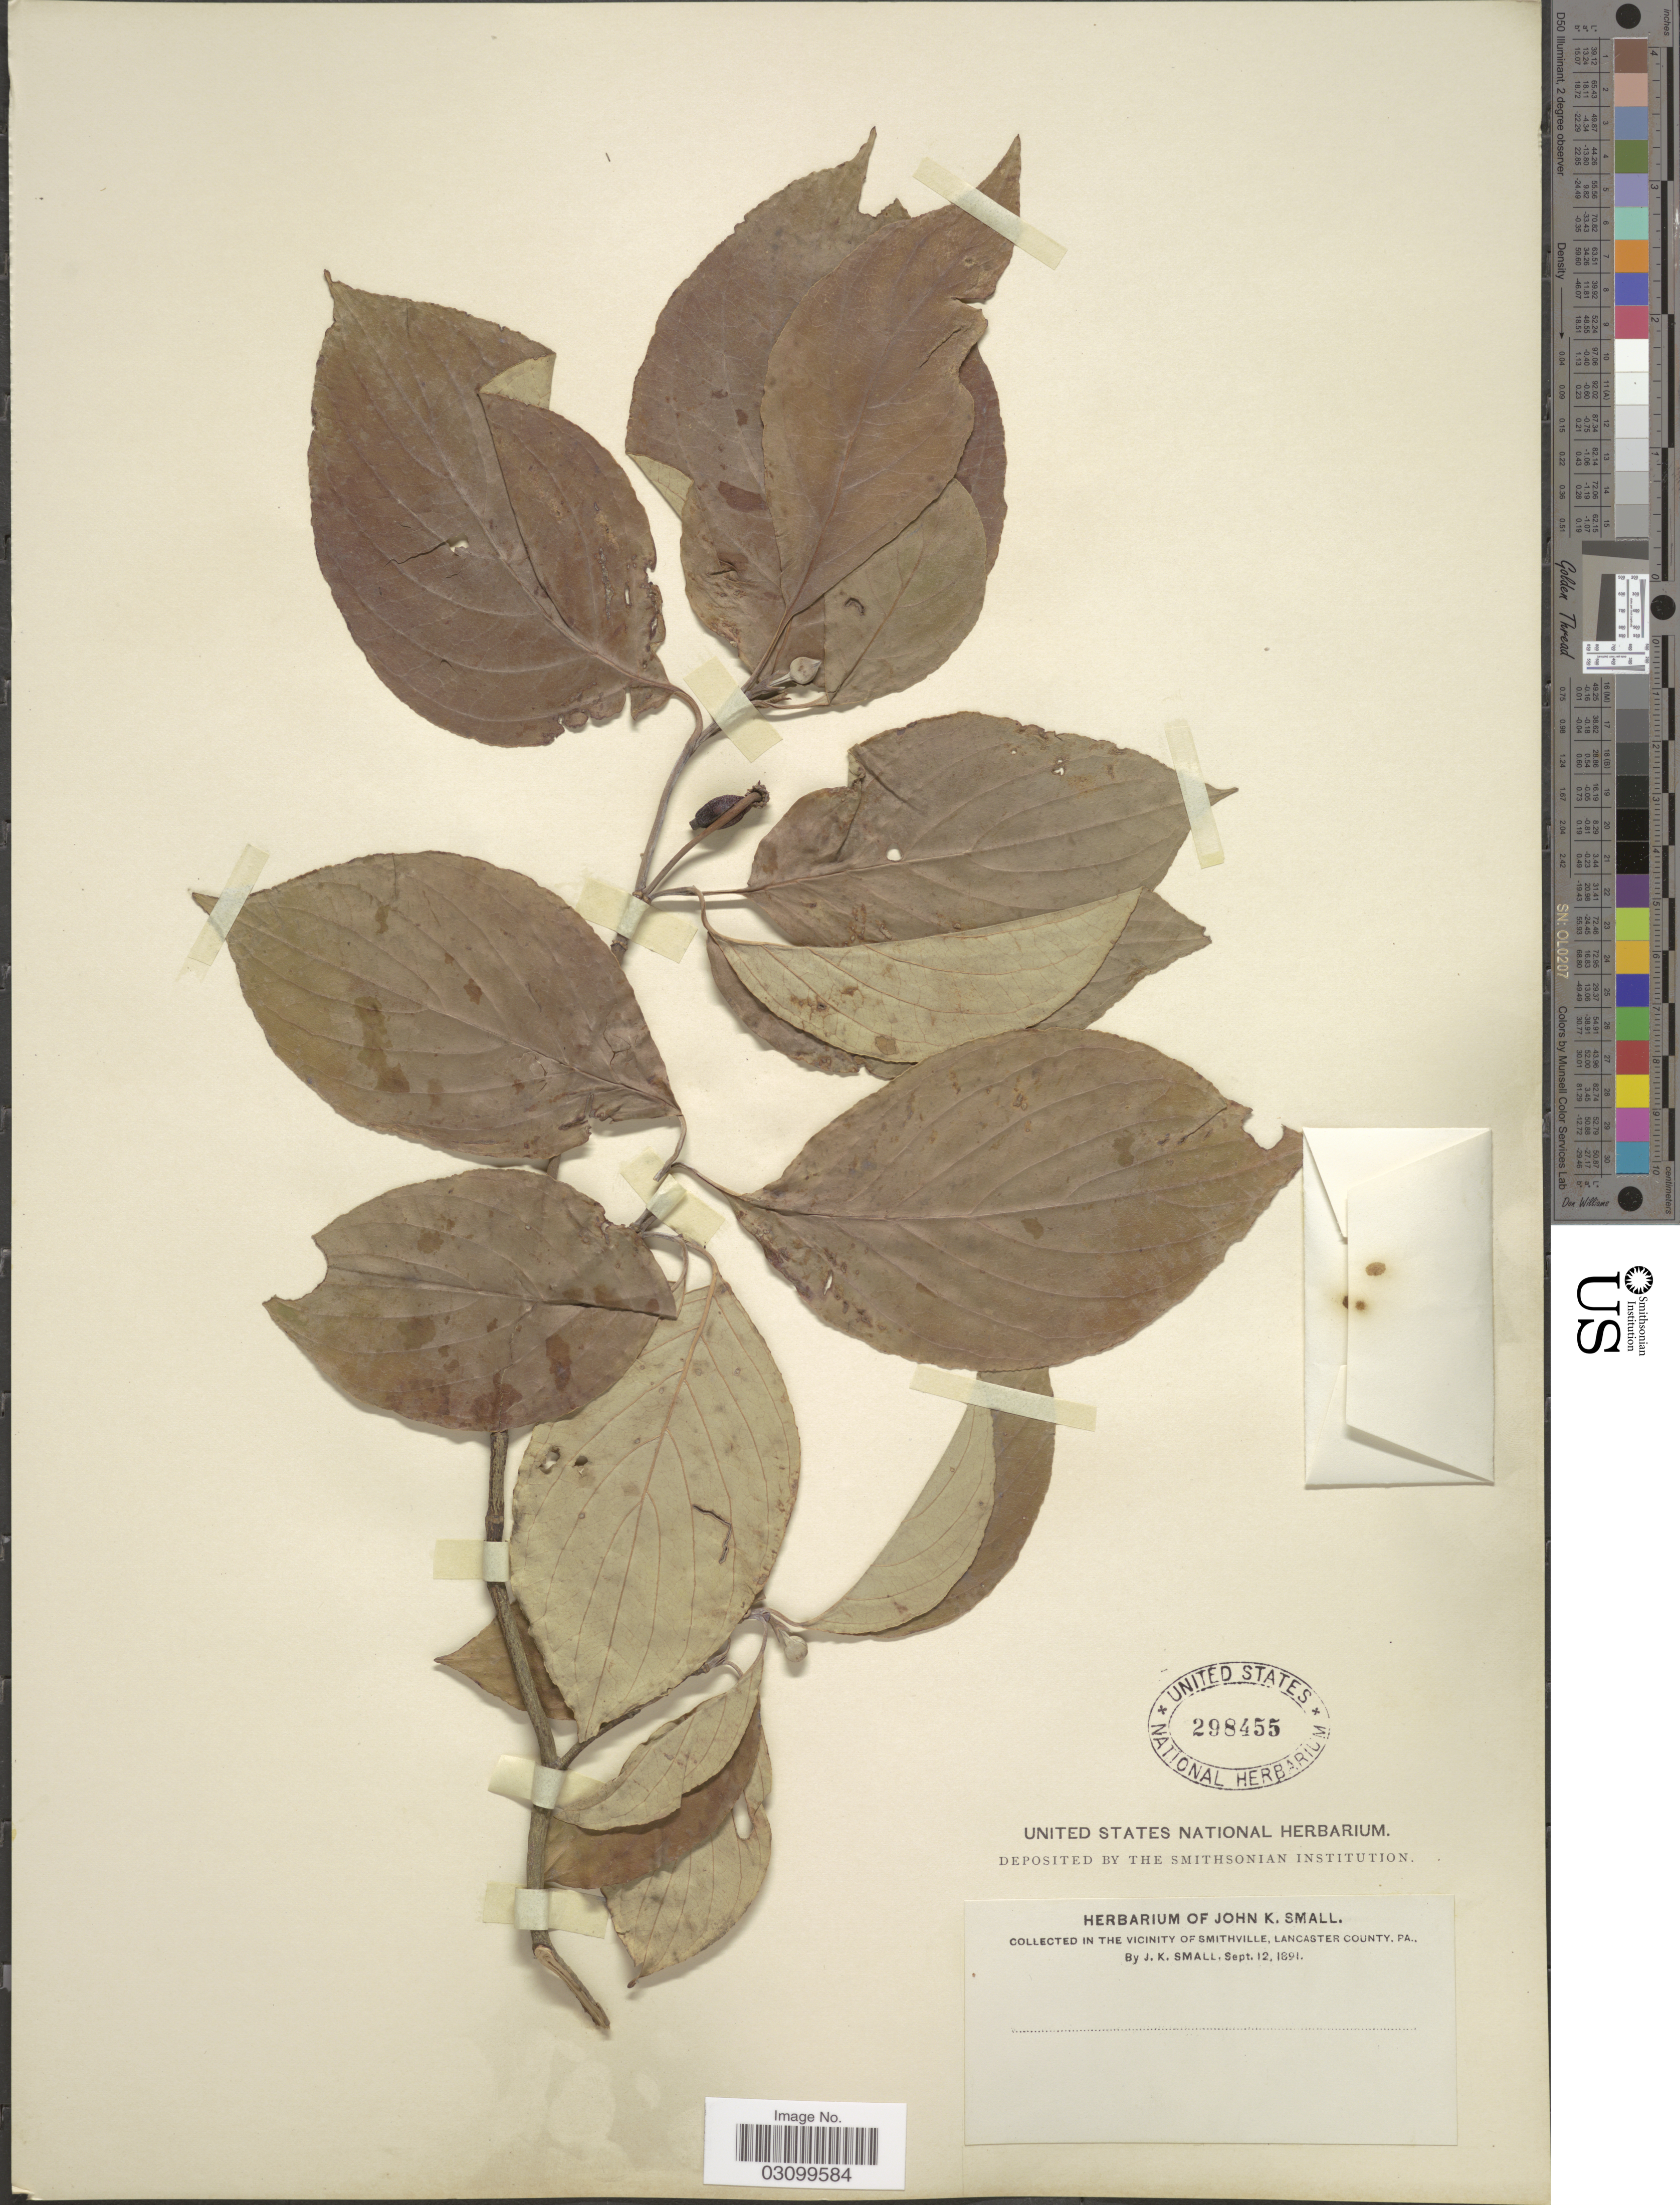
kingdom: Plantae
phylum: Tracheophyta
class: Magnoliopsida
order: Cornales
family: Cornaceae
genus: Cornus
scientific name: Cornus florida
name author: L.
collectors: J. K. Small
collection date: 1891-09-12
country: United States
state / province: Pennsylvania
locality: In the Vicinity of Smithville, Lancaster County.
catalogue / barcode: US 298455